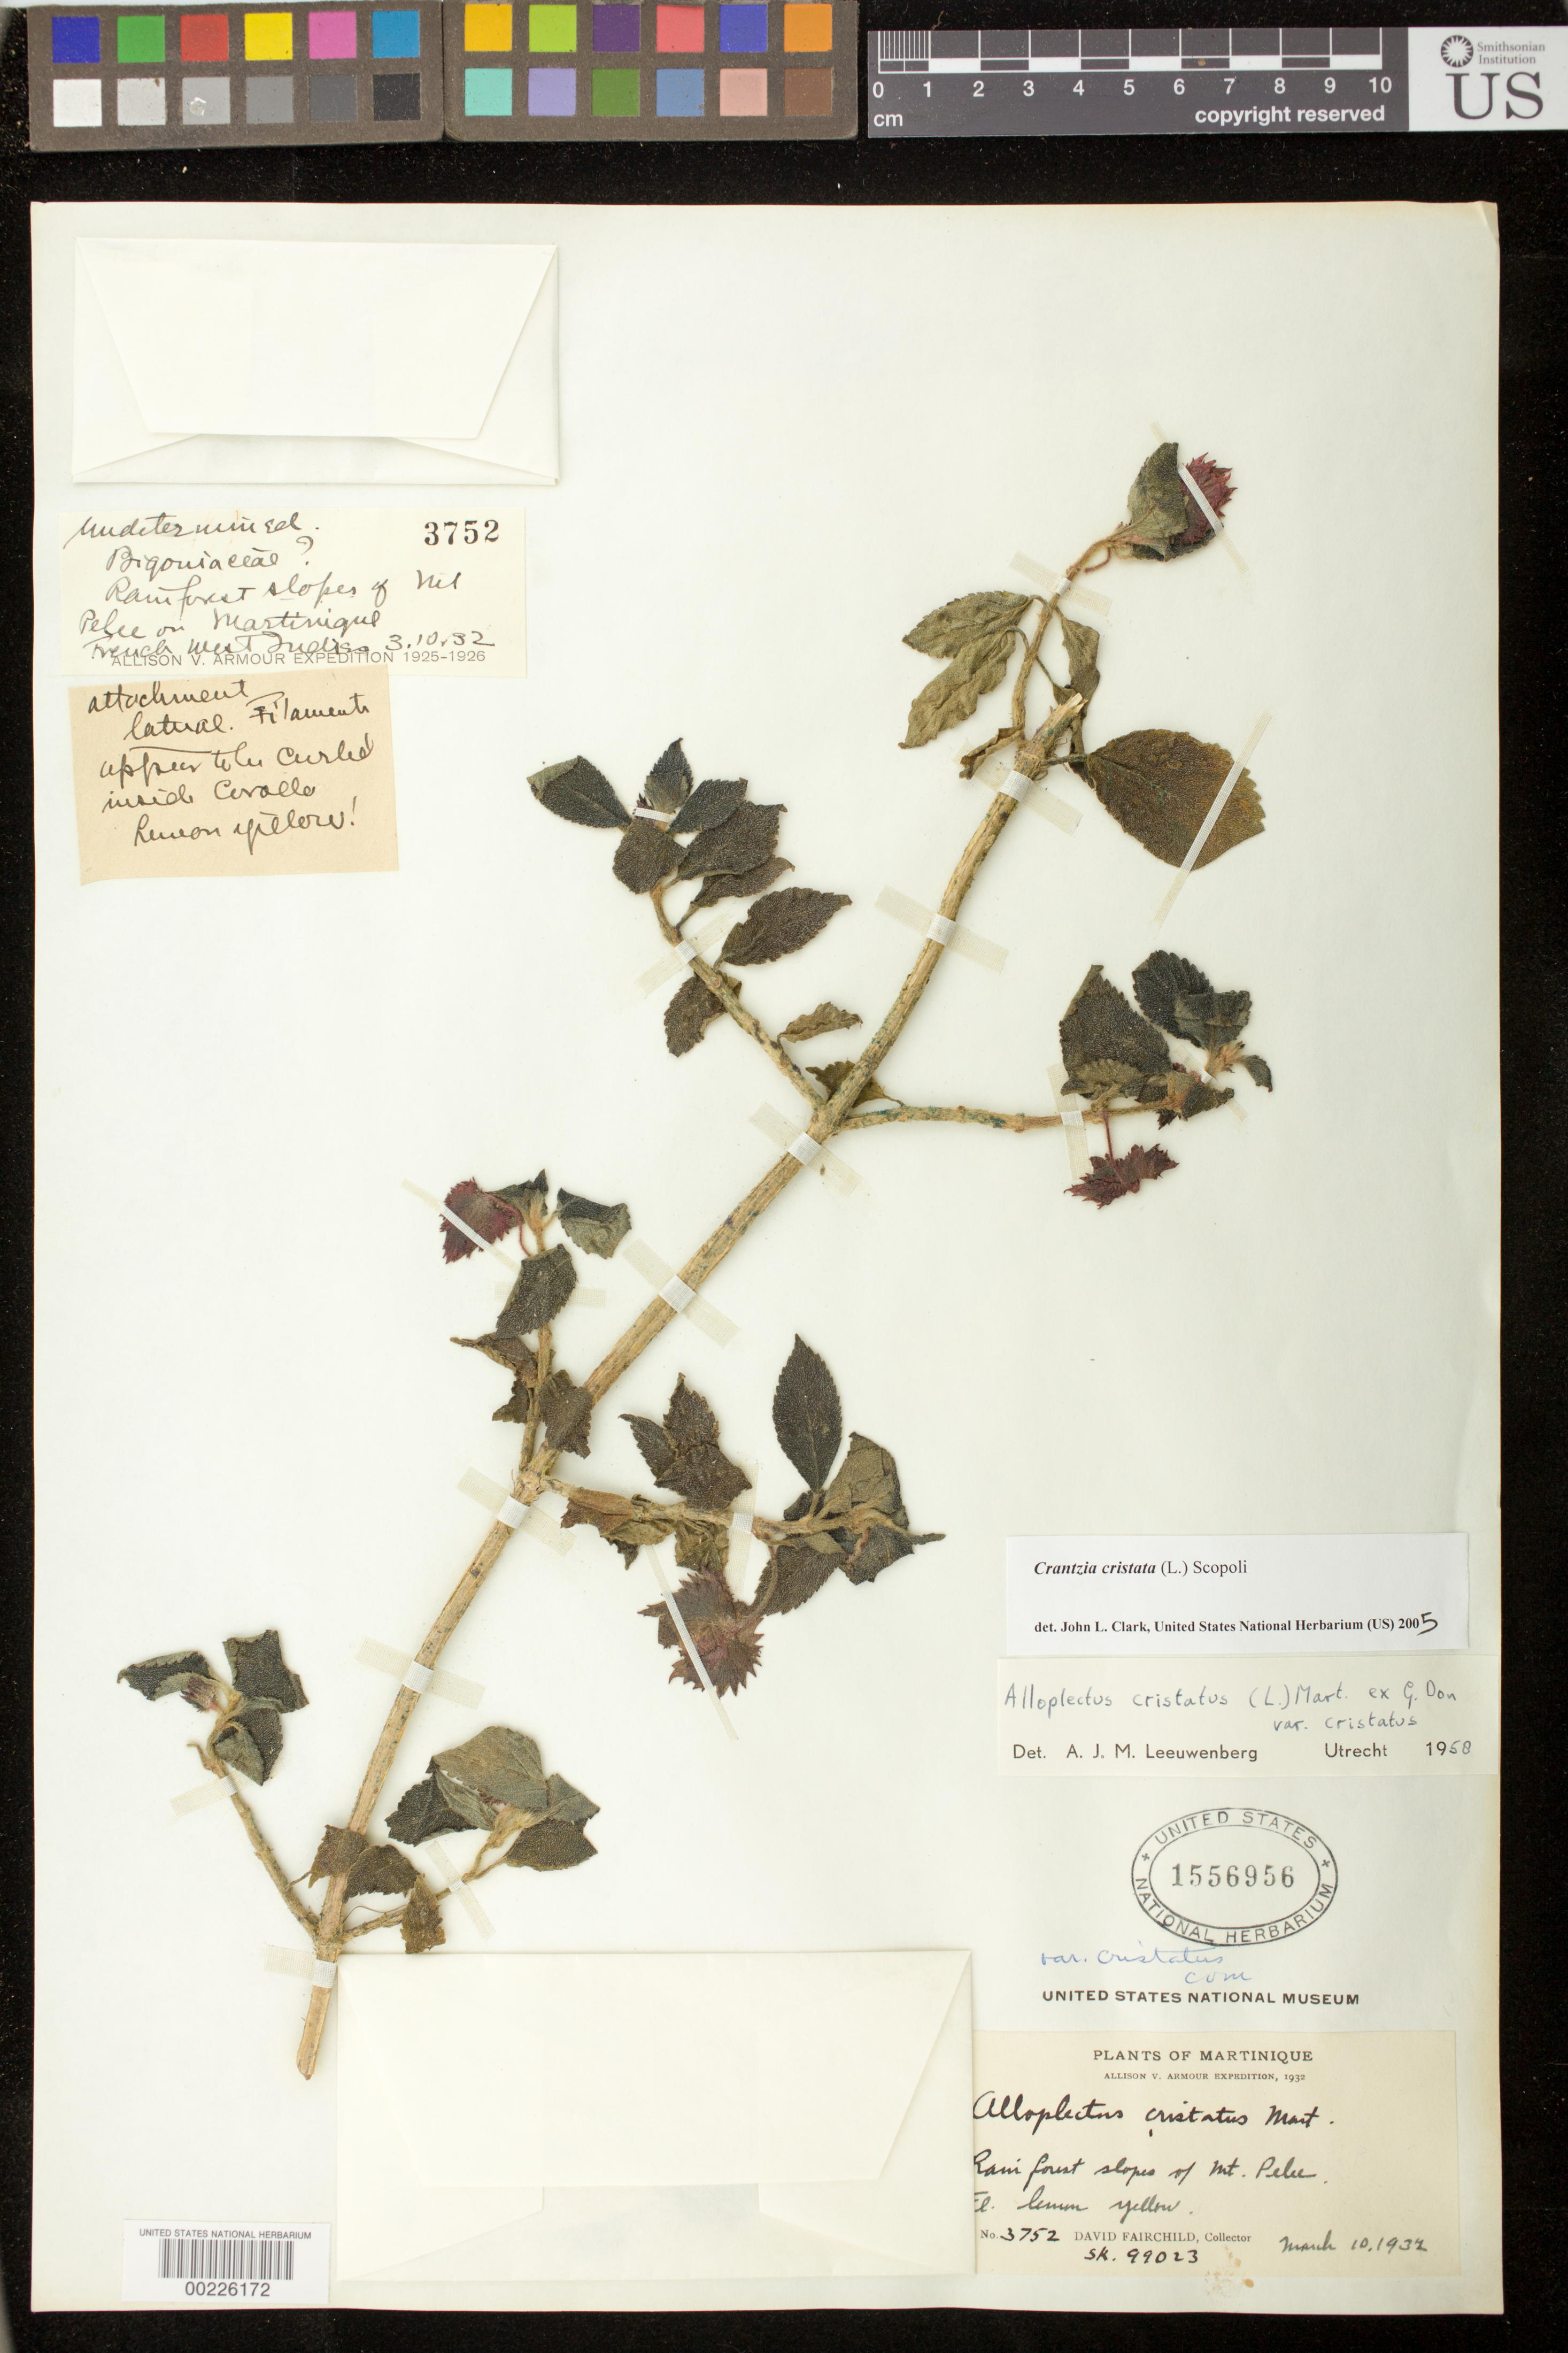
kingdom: Plantae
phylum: Tracheophyta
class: Magnoliopsida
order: Lamiales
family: Gesneriaceae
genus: Crantzia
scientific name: Crantzia cristata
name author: (L.) Scop. ex Fritsch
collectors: D. Fairchild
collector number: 3752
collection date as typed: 10 Mar 1932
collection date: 1932-03-10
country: Martinique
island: Martinique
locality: Slopes of Mt Pelee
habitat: Rain forest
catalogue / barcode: US 1556956